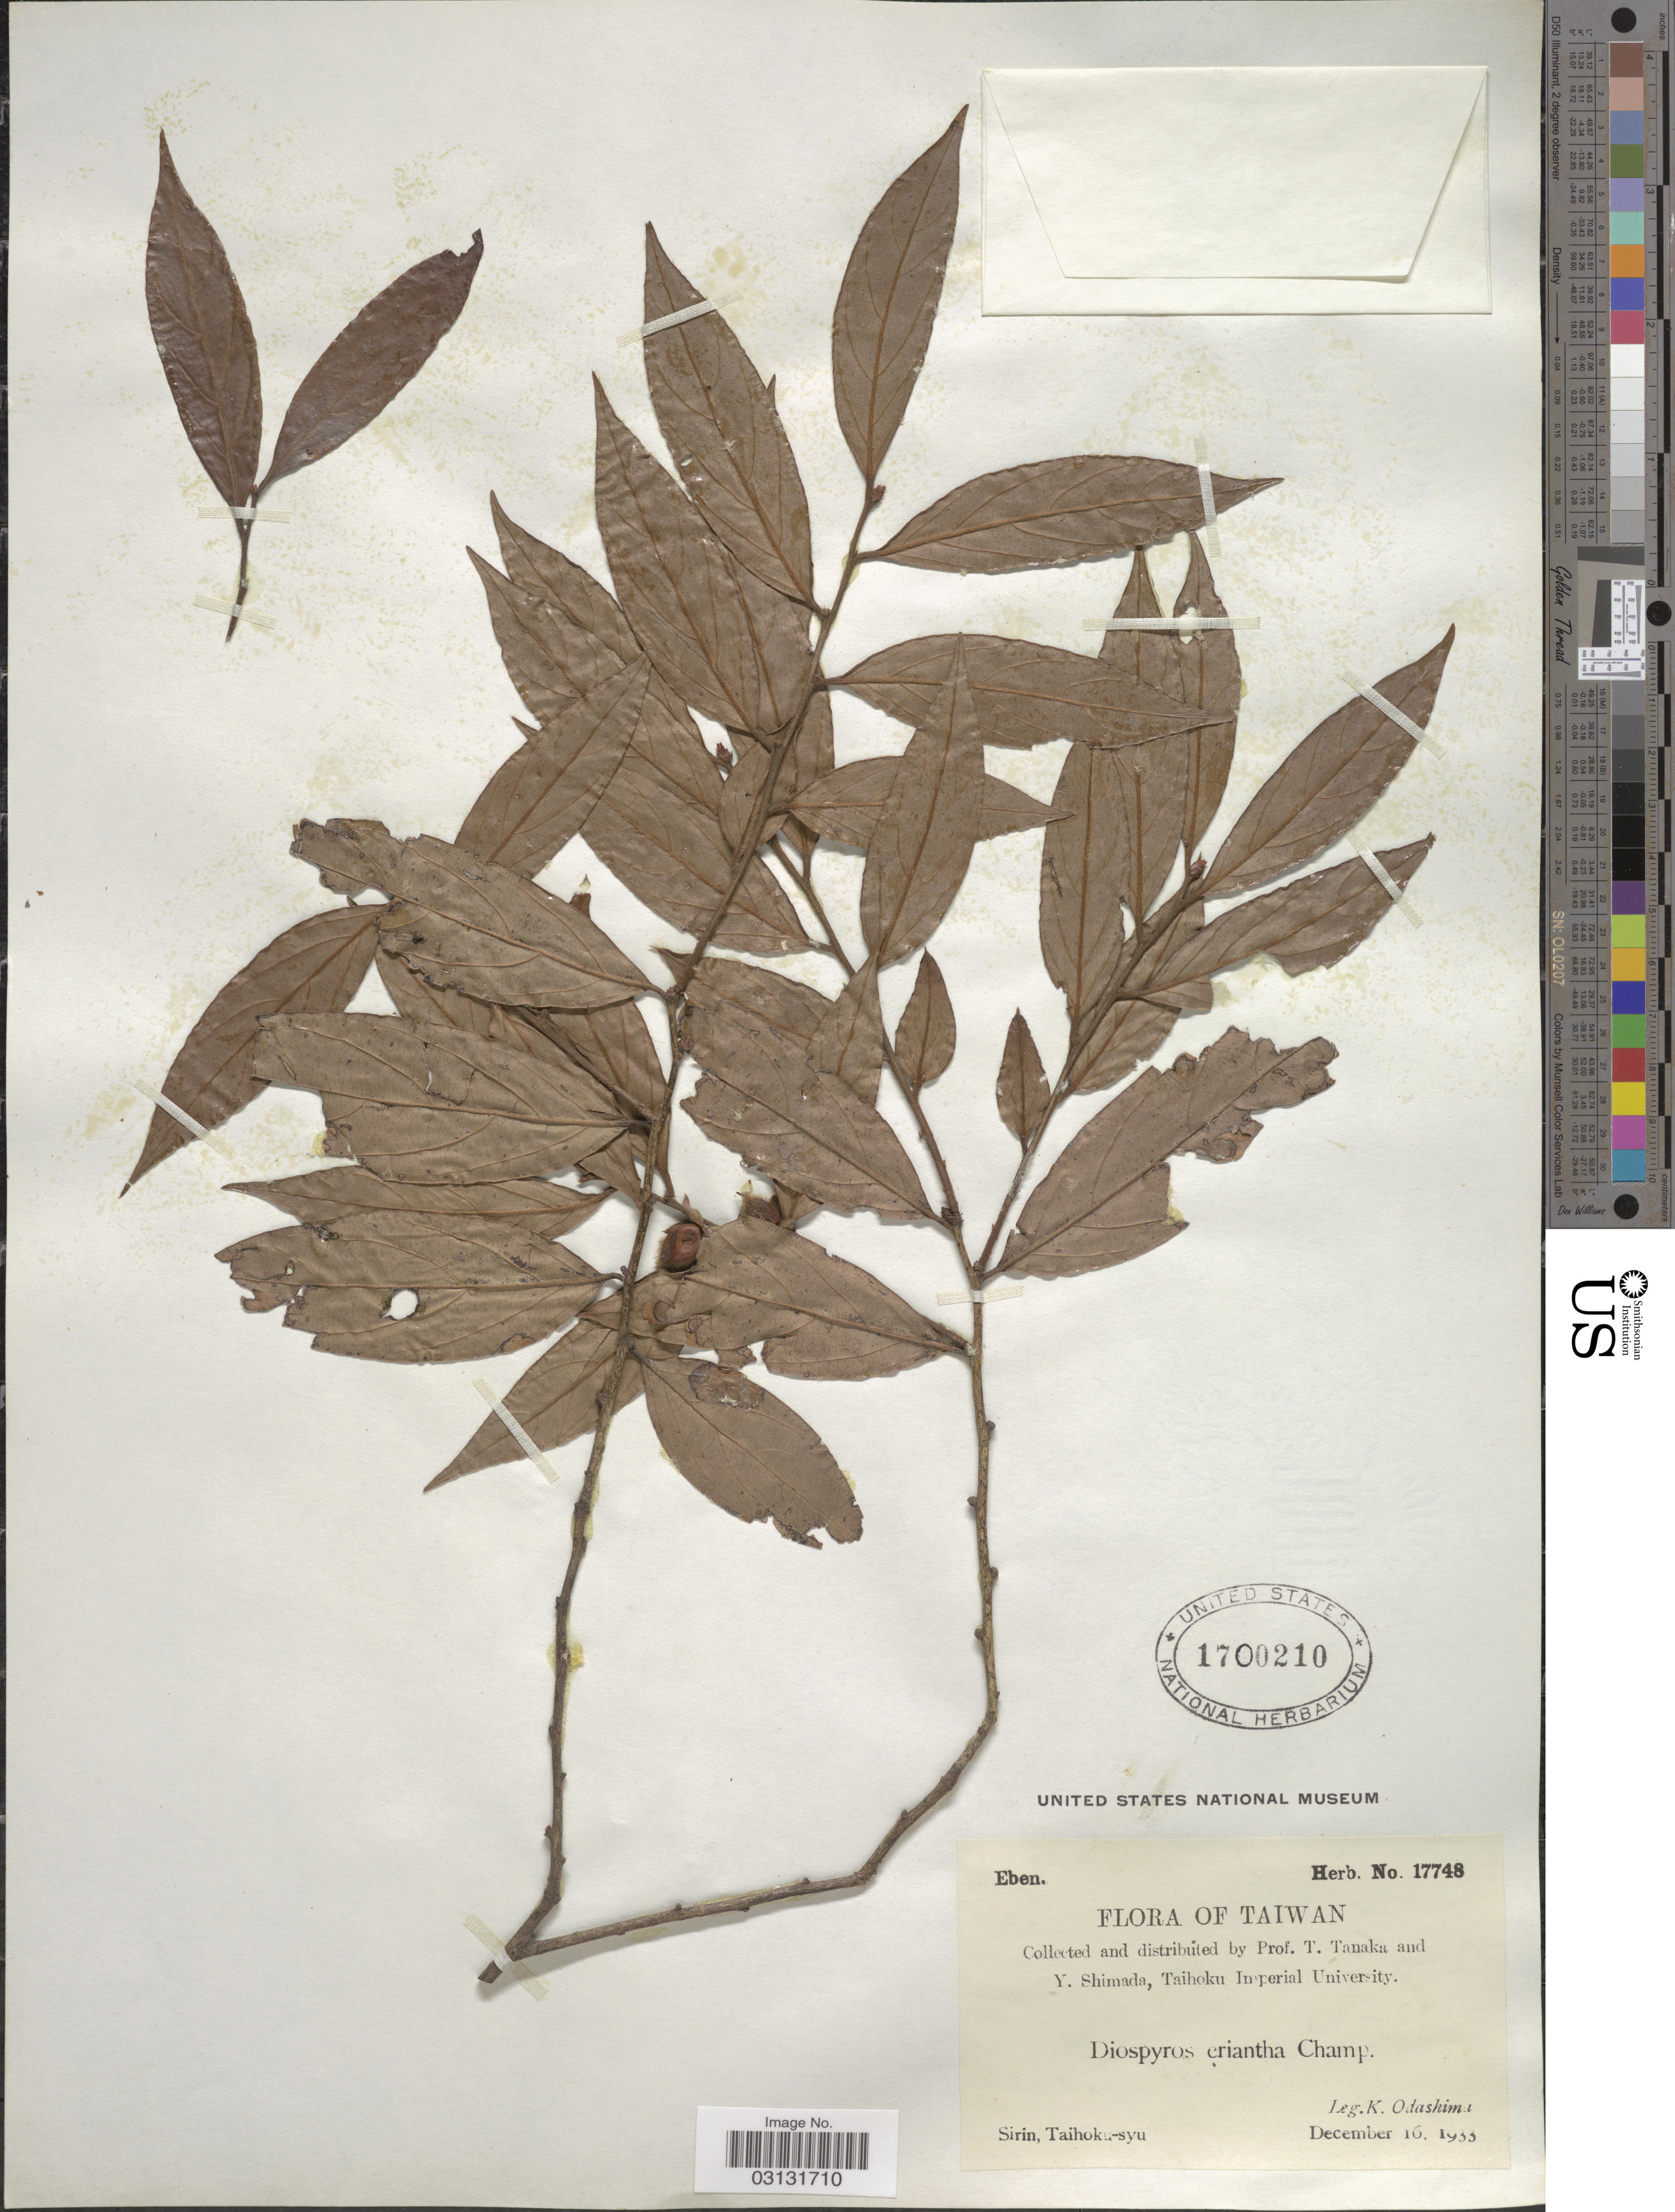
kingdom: Plantae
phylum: Tracheophyta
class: Magnoliopsida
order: Ericales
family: Ebenaceae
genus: Diospyros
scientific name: Diospyros eriantha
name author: Champ. ex Benth.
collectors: K. Odashima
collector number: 17748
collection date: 1933-12-16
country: Taiwan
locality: Sirin, Taihoku-syu.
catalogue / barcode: US 1700210